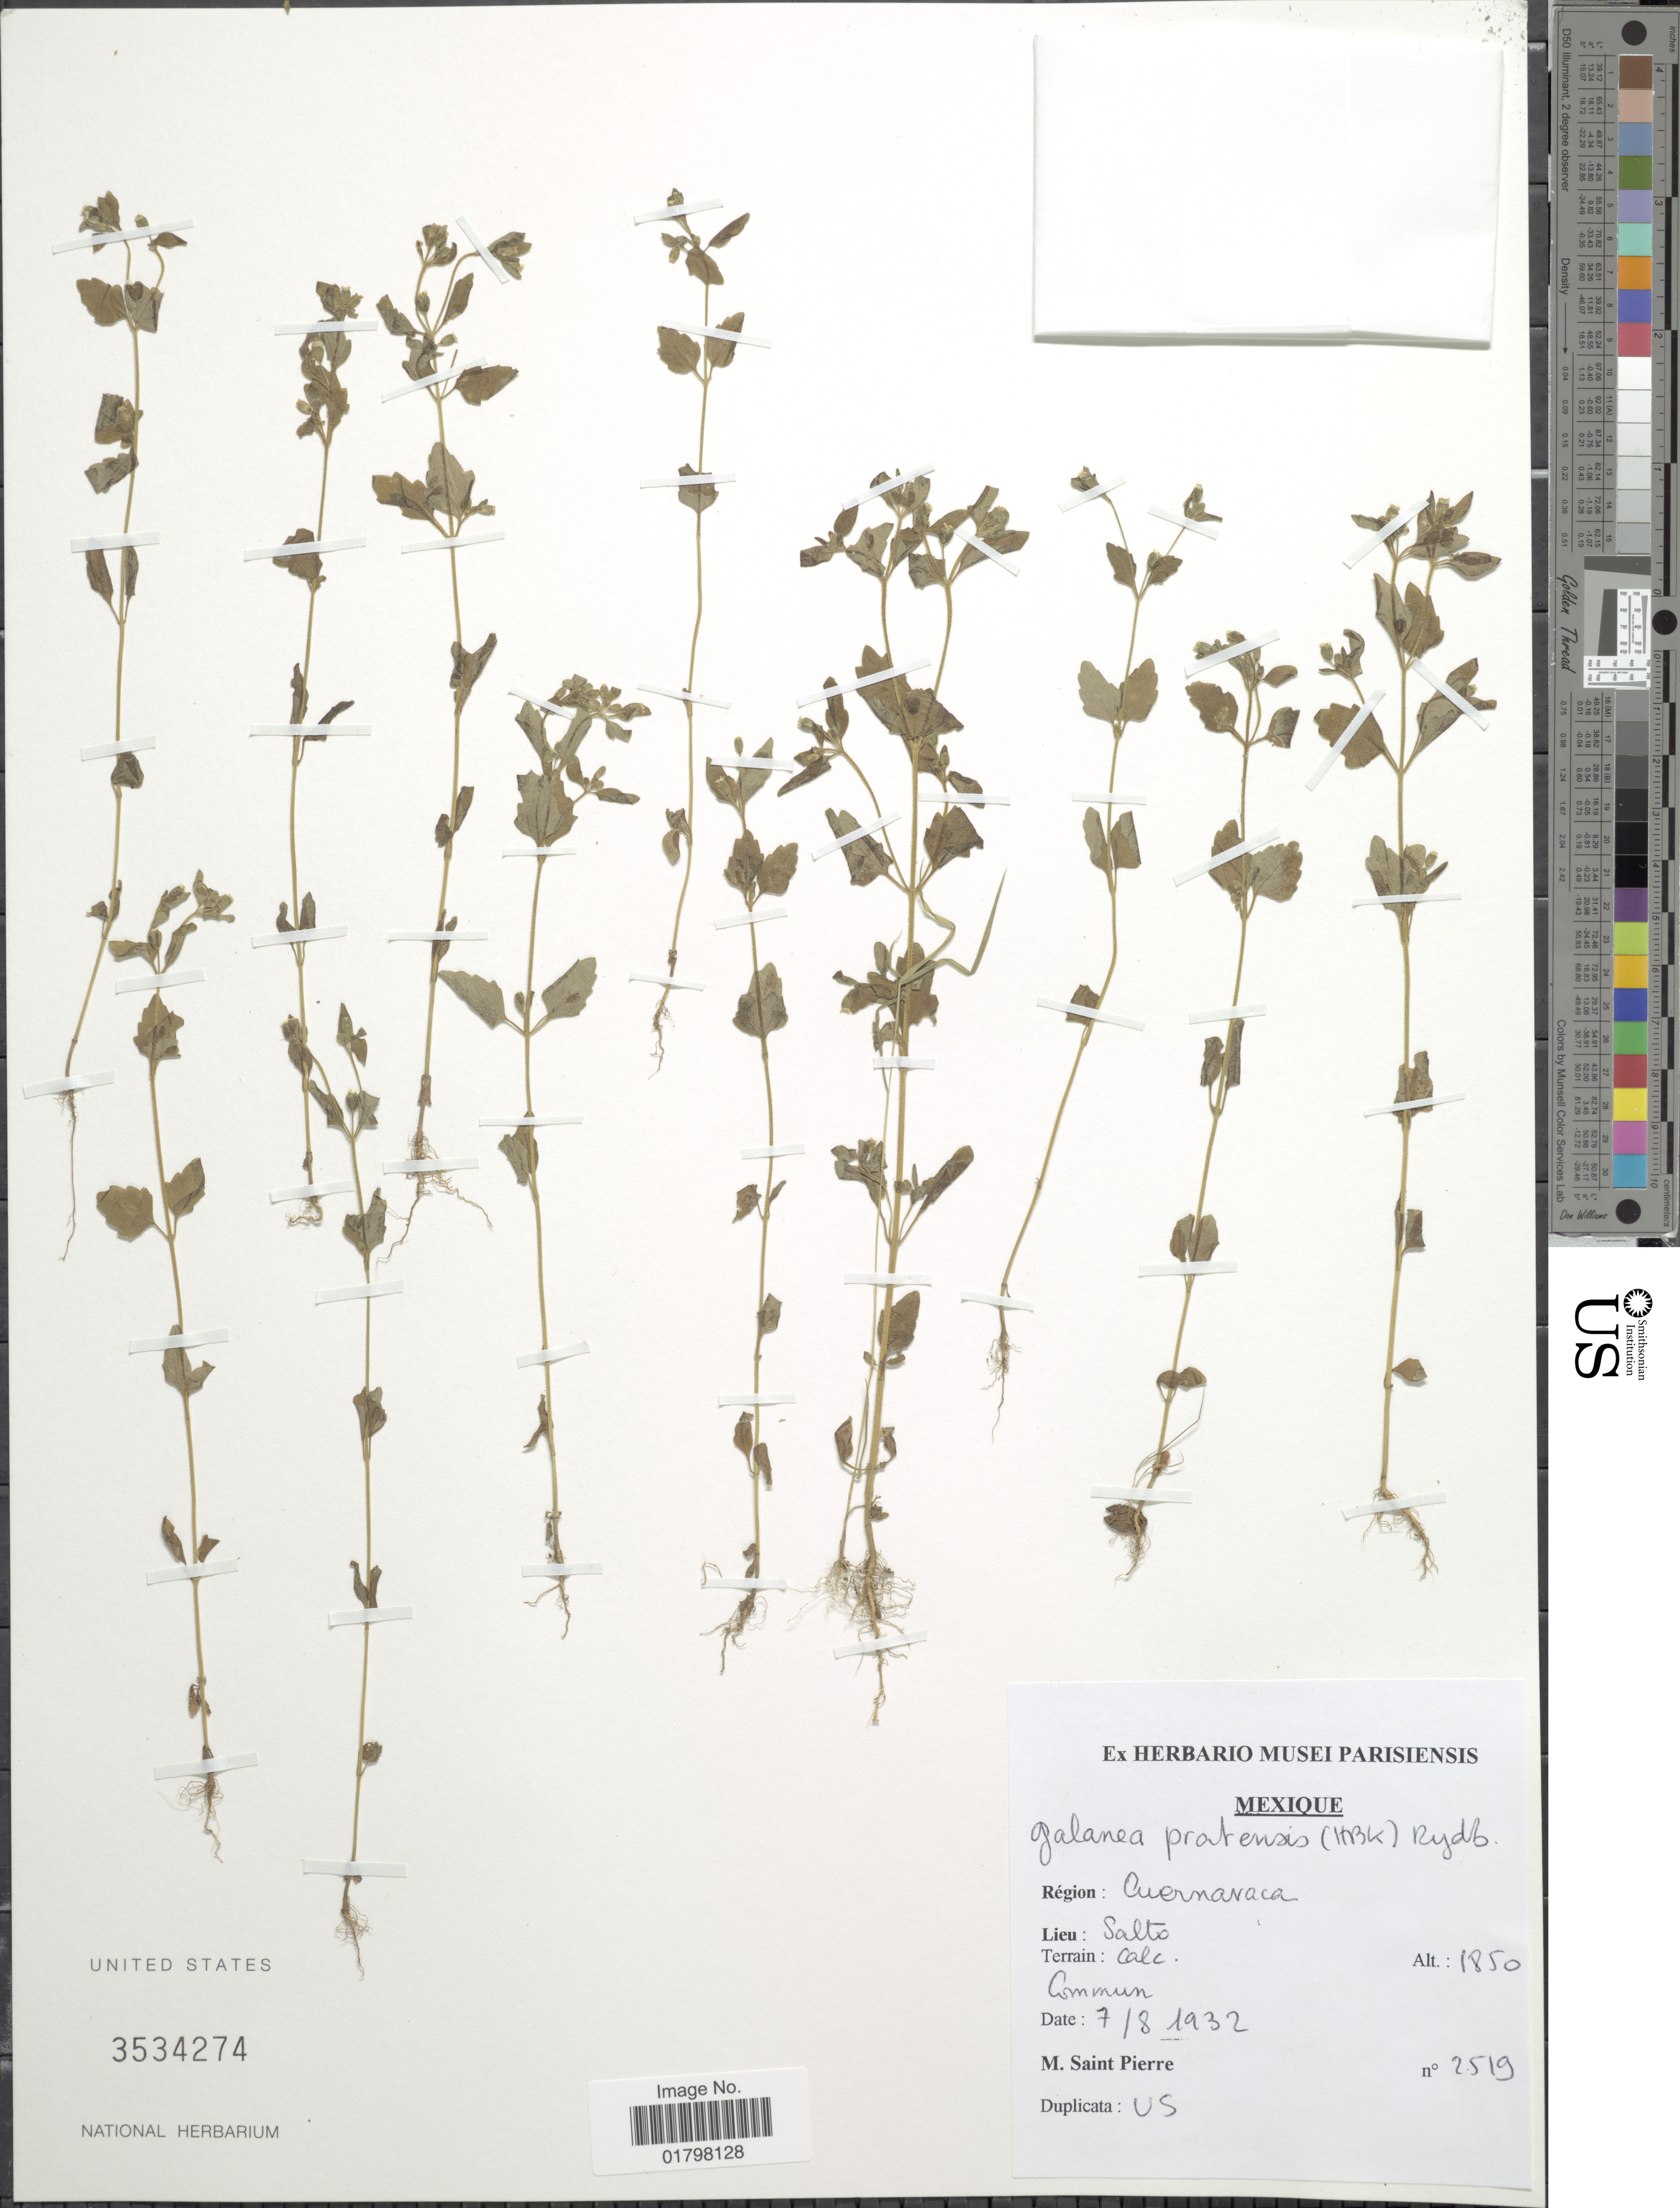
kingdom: Plantae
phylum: Tracheophyta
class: Magnoliopsida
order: Asterales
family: Asteraceae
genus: Galeana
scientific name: Galeana pratensis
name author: (Kunth) Rydb.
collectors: M. Saint-Pierre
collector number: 2519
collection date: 1932-08-07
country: Mexico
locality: Région: Cuernavaca. Salto.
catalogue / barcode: US 3534274